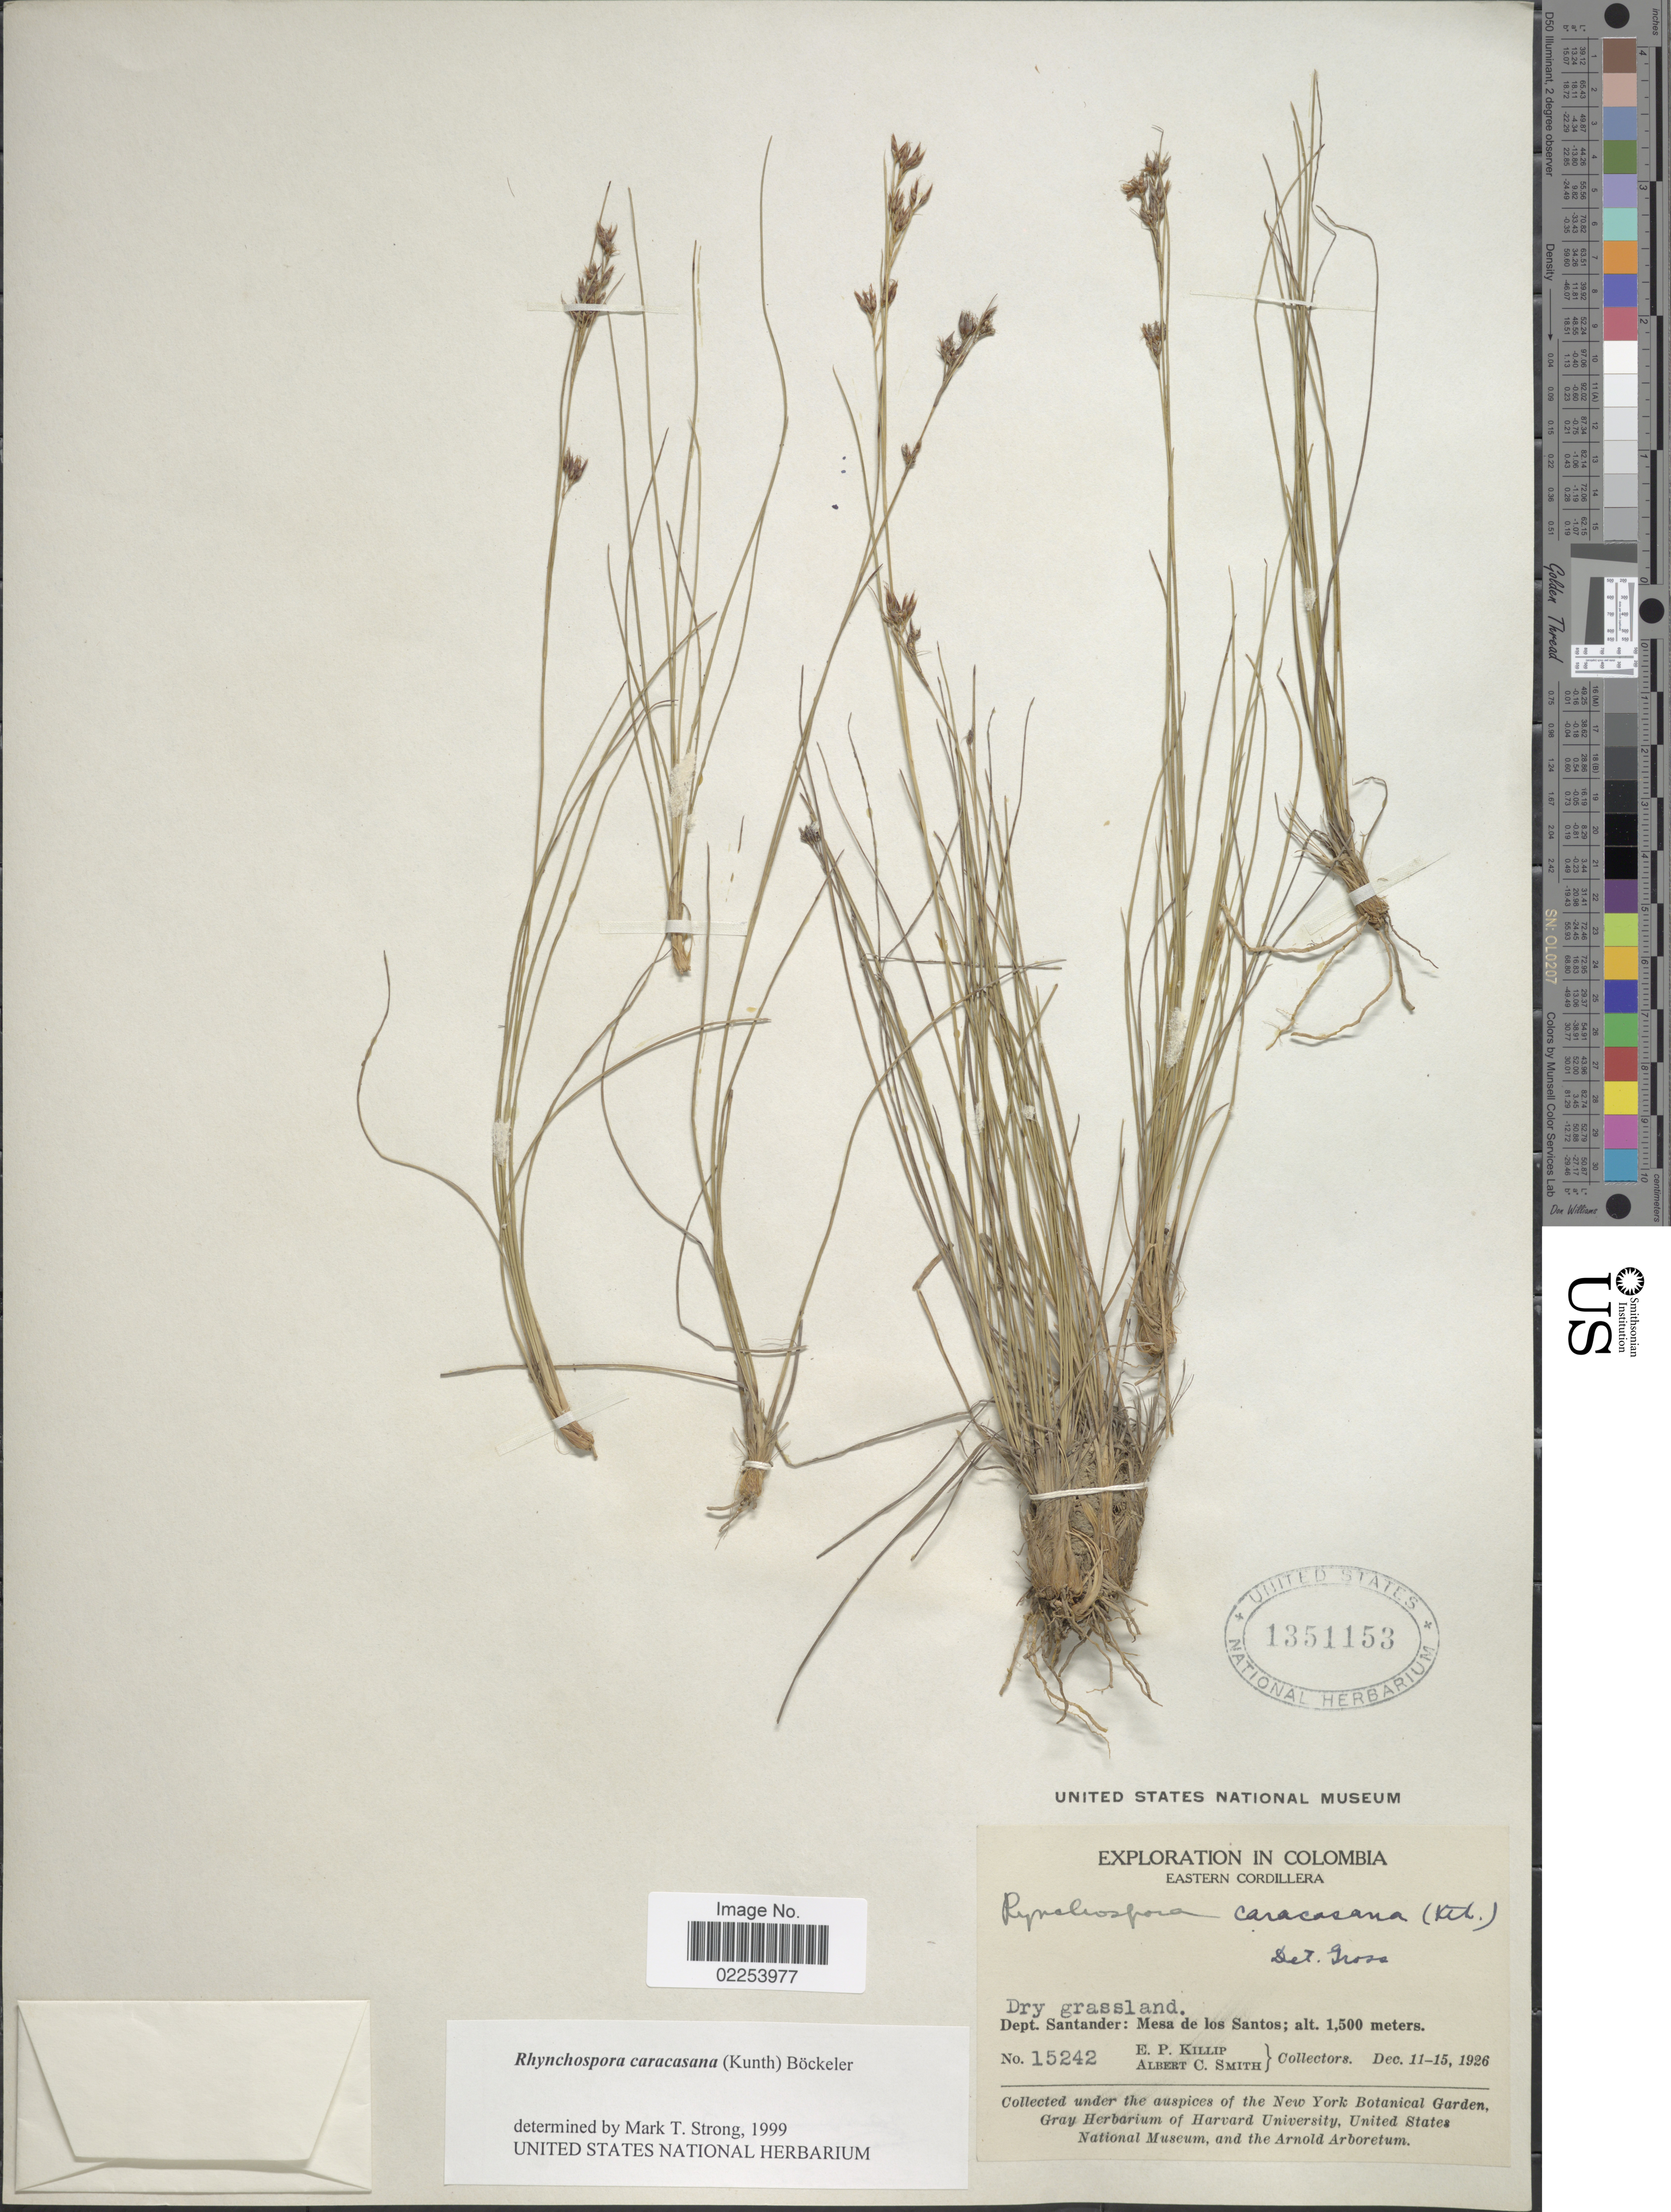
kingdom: Plantae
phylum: Tracheophyta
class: Liliopsida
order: Poales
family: Cyperaceae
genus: Rhynchospora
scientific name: Rhynchospora caracasana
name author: (Kunth) Boeckeler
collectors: E. P. Killip & A. C. Smith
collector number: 15242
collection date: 1926-12-11/1926-12-15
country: Colombia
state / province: Santander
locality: Eastern Cordillera, Mesa de los Santos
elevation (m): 1500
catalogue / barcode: US 1351153